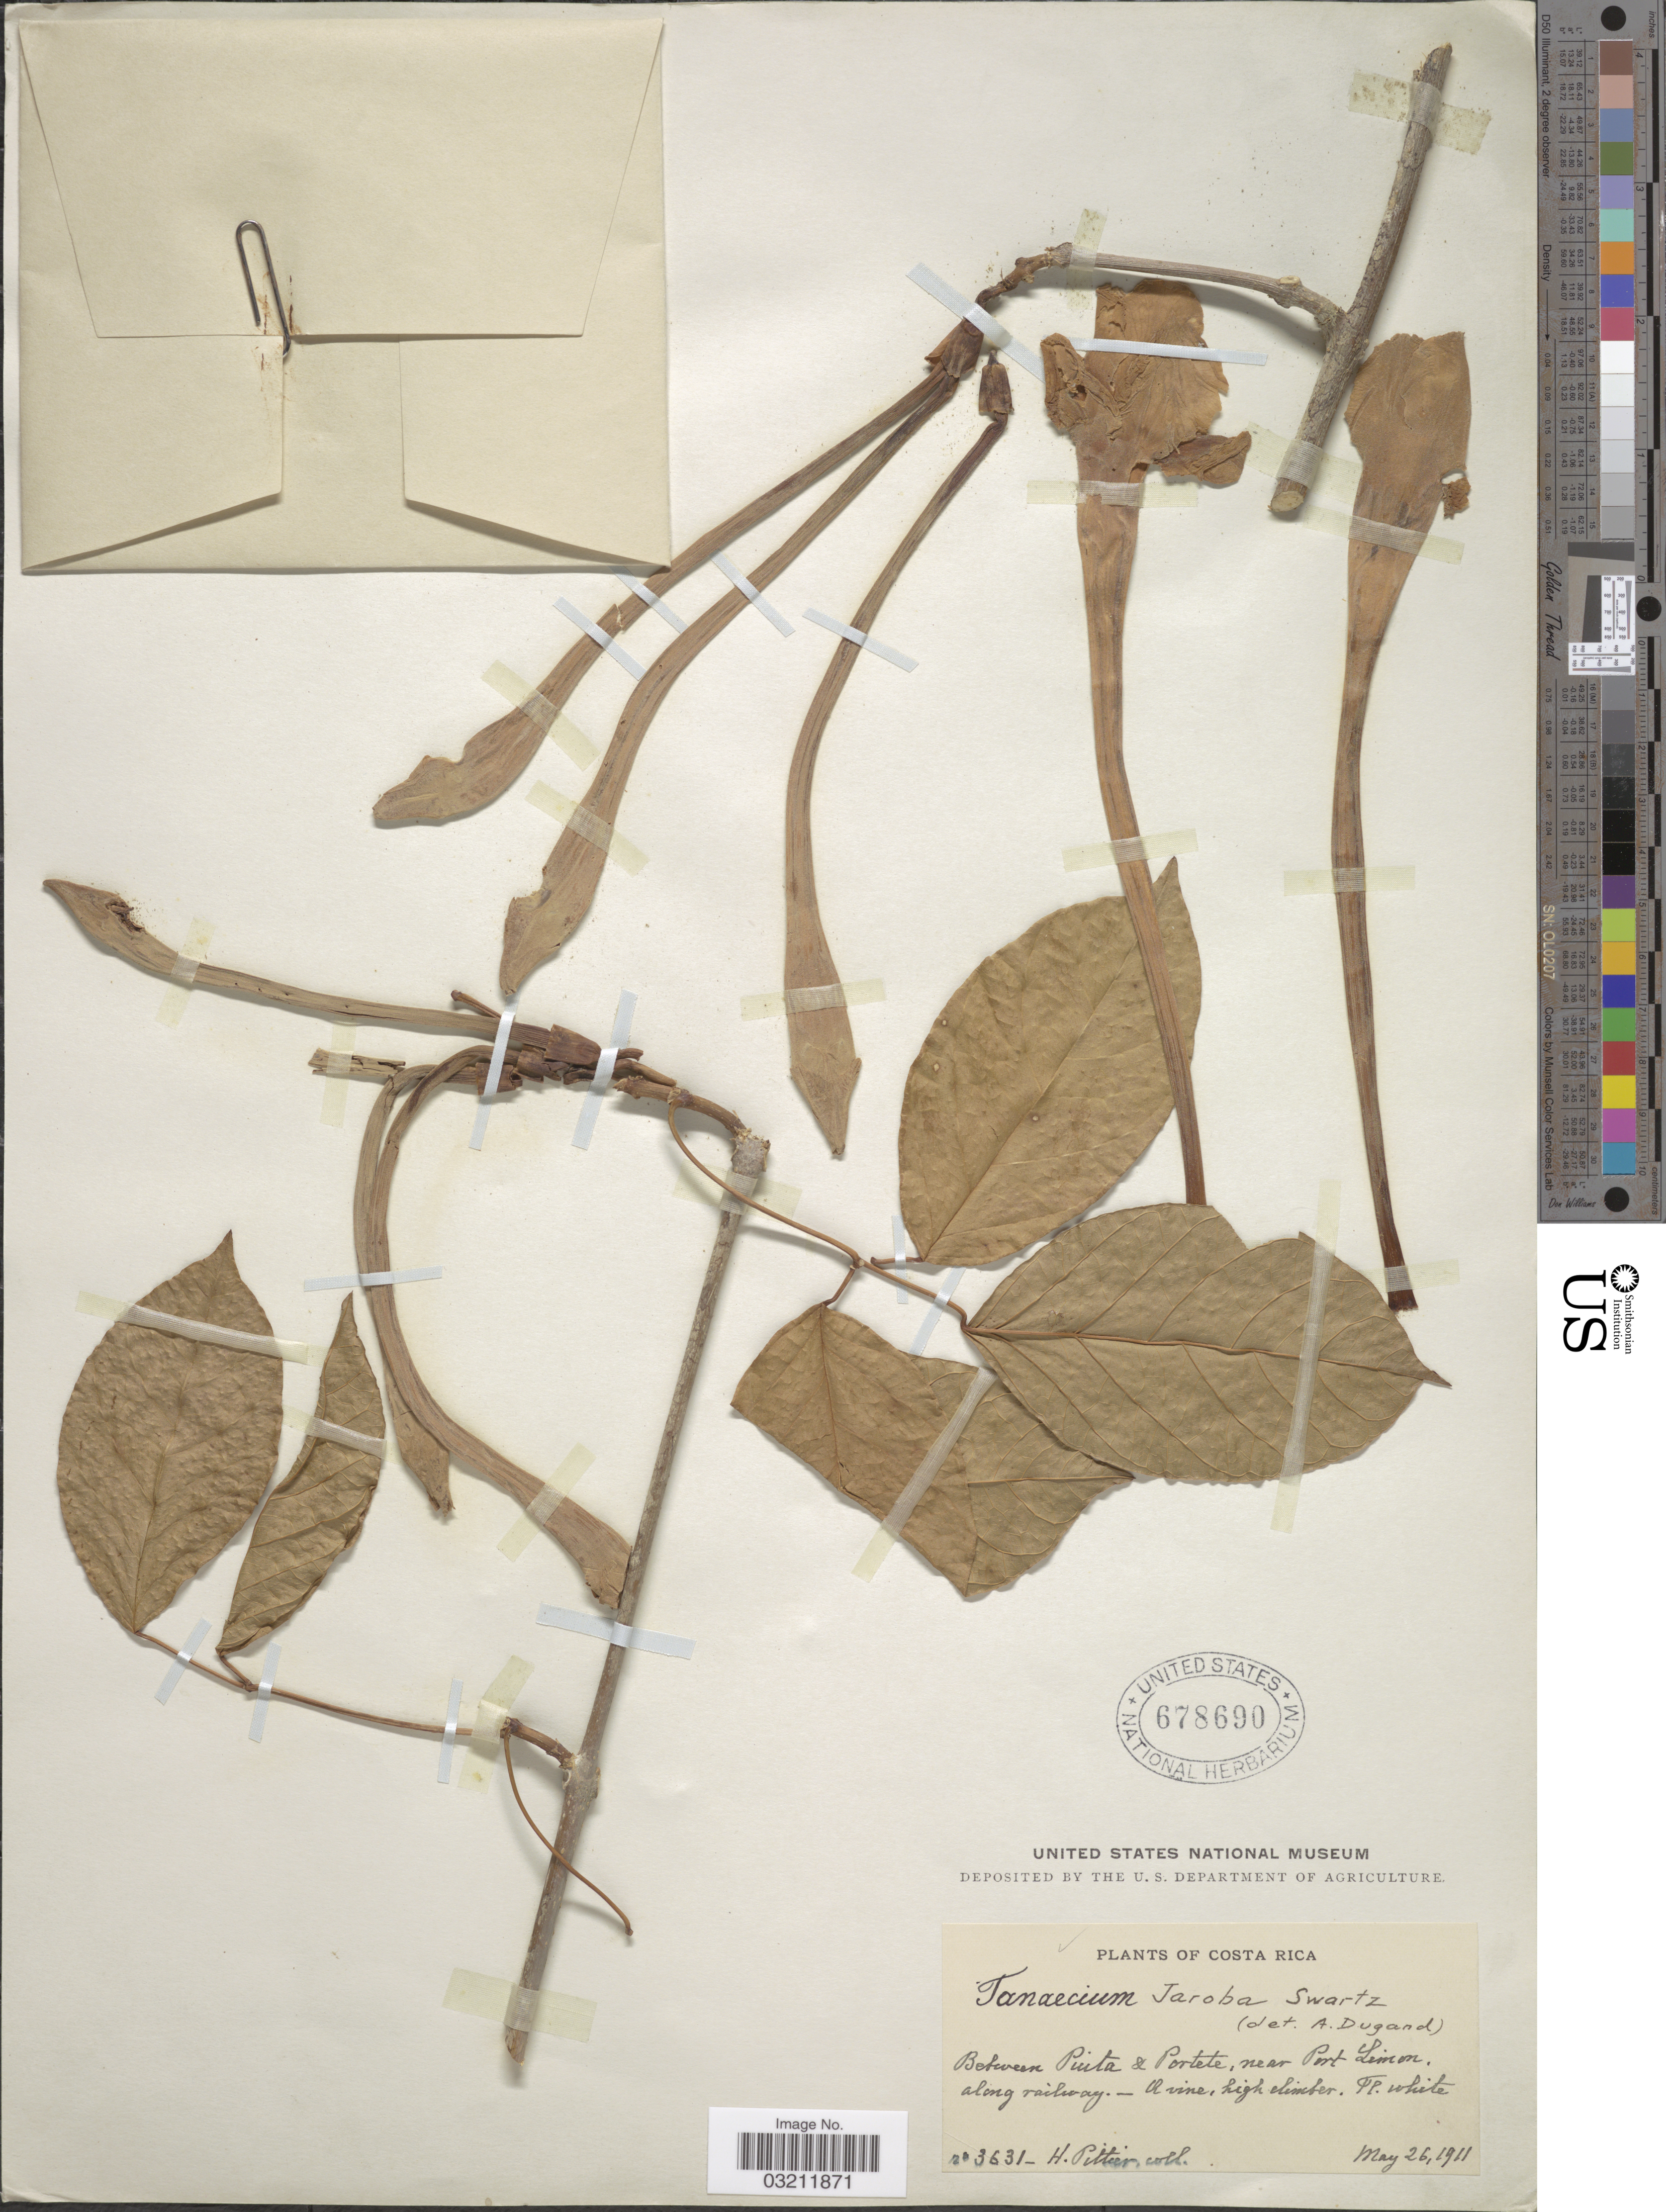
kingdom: Plantae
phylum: Tracheophyta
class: Magnoliopsida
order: Lamiales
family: Bignoniaceae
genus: Tanaecium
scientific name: Tanaecium jaroba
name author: Sw.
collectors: H. F. Pittier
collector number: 3631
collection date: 1911-05-26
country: Costa Rica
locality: Between Puita & Portete, near Port Limon, along railway.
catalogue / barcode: US 678690